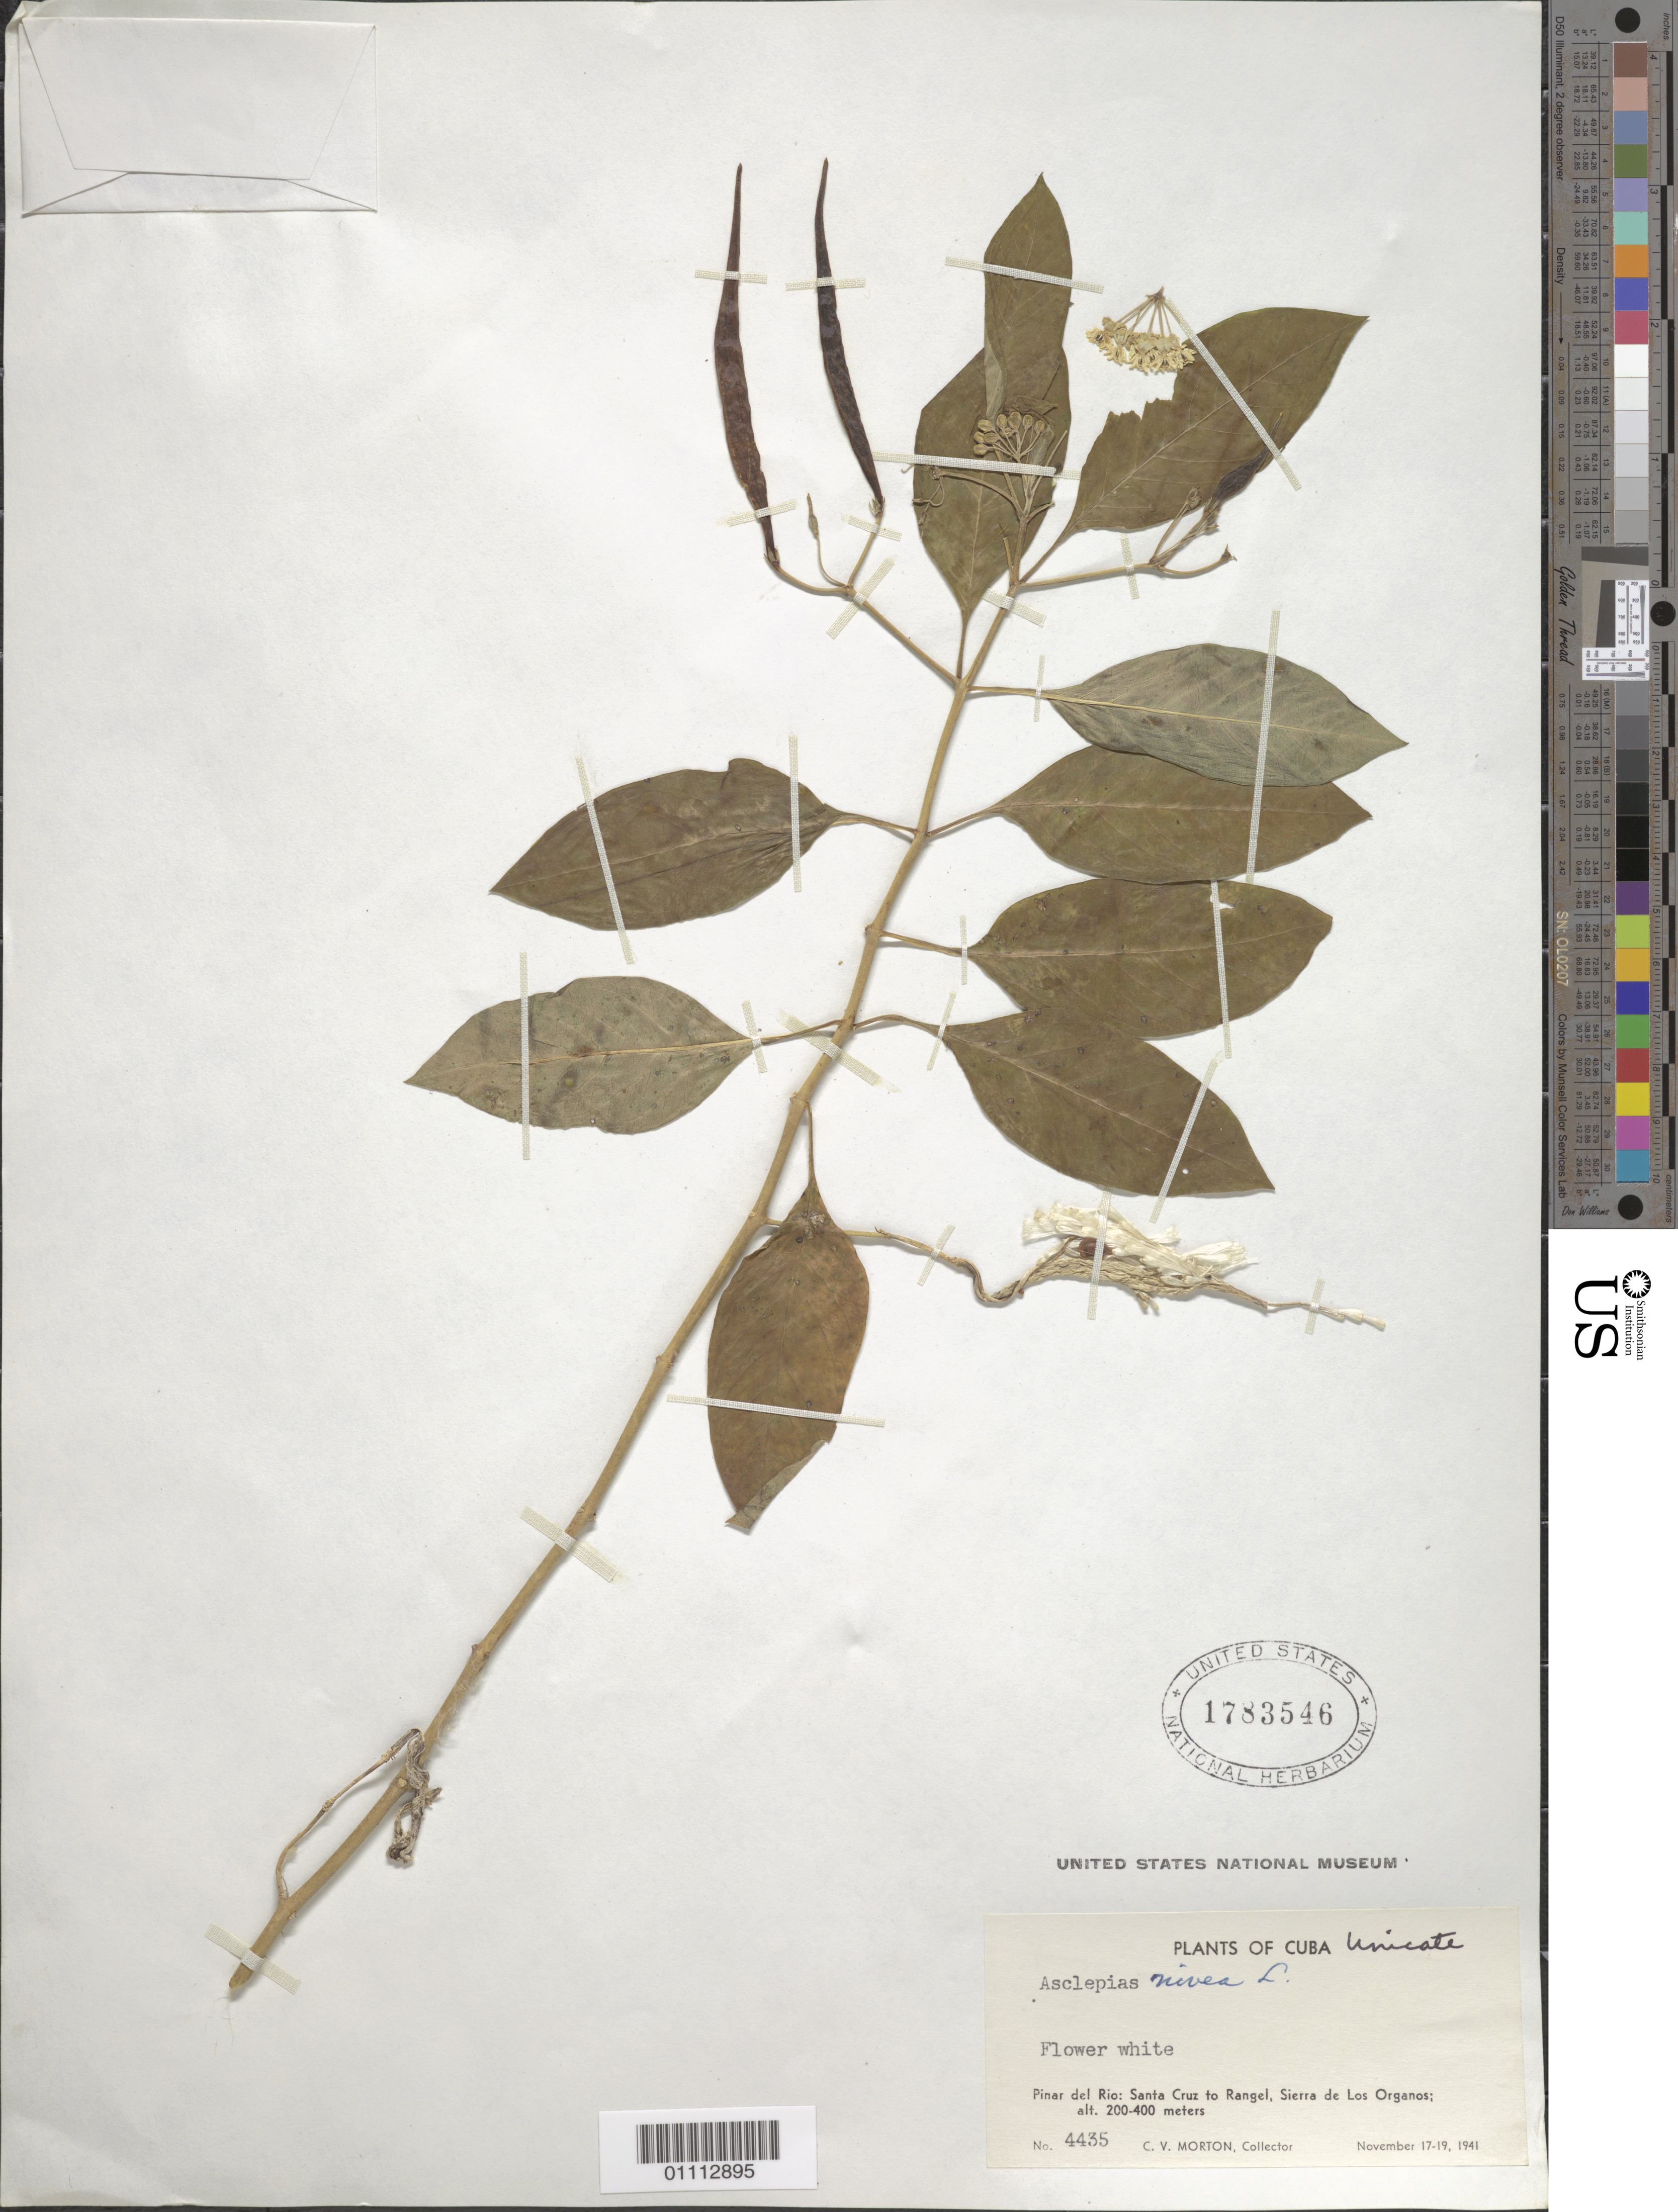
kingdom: Plantae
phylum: Tracheophyta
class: Magnoliopsida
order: Gentianales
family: Apocynaceae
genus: Asclepias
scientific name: Asclepias nivea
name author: L.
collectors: C. V. Morton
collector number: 4435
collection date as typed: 17 Nov 1941 to 19 Nov 1941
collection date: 1941-11-17/1941-11-19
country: Cuba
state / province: Pinar del Rio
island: Cuba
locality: Santa Cruz to Rangel, Sierra de los Organos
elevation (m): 200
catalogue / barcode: US 1783546